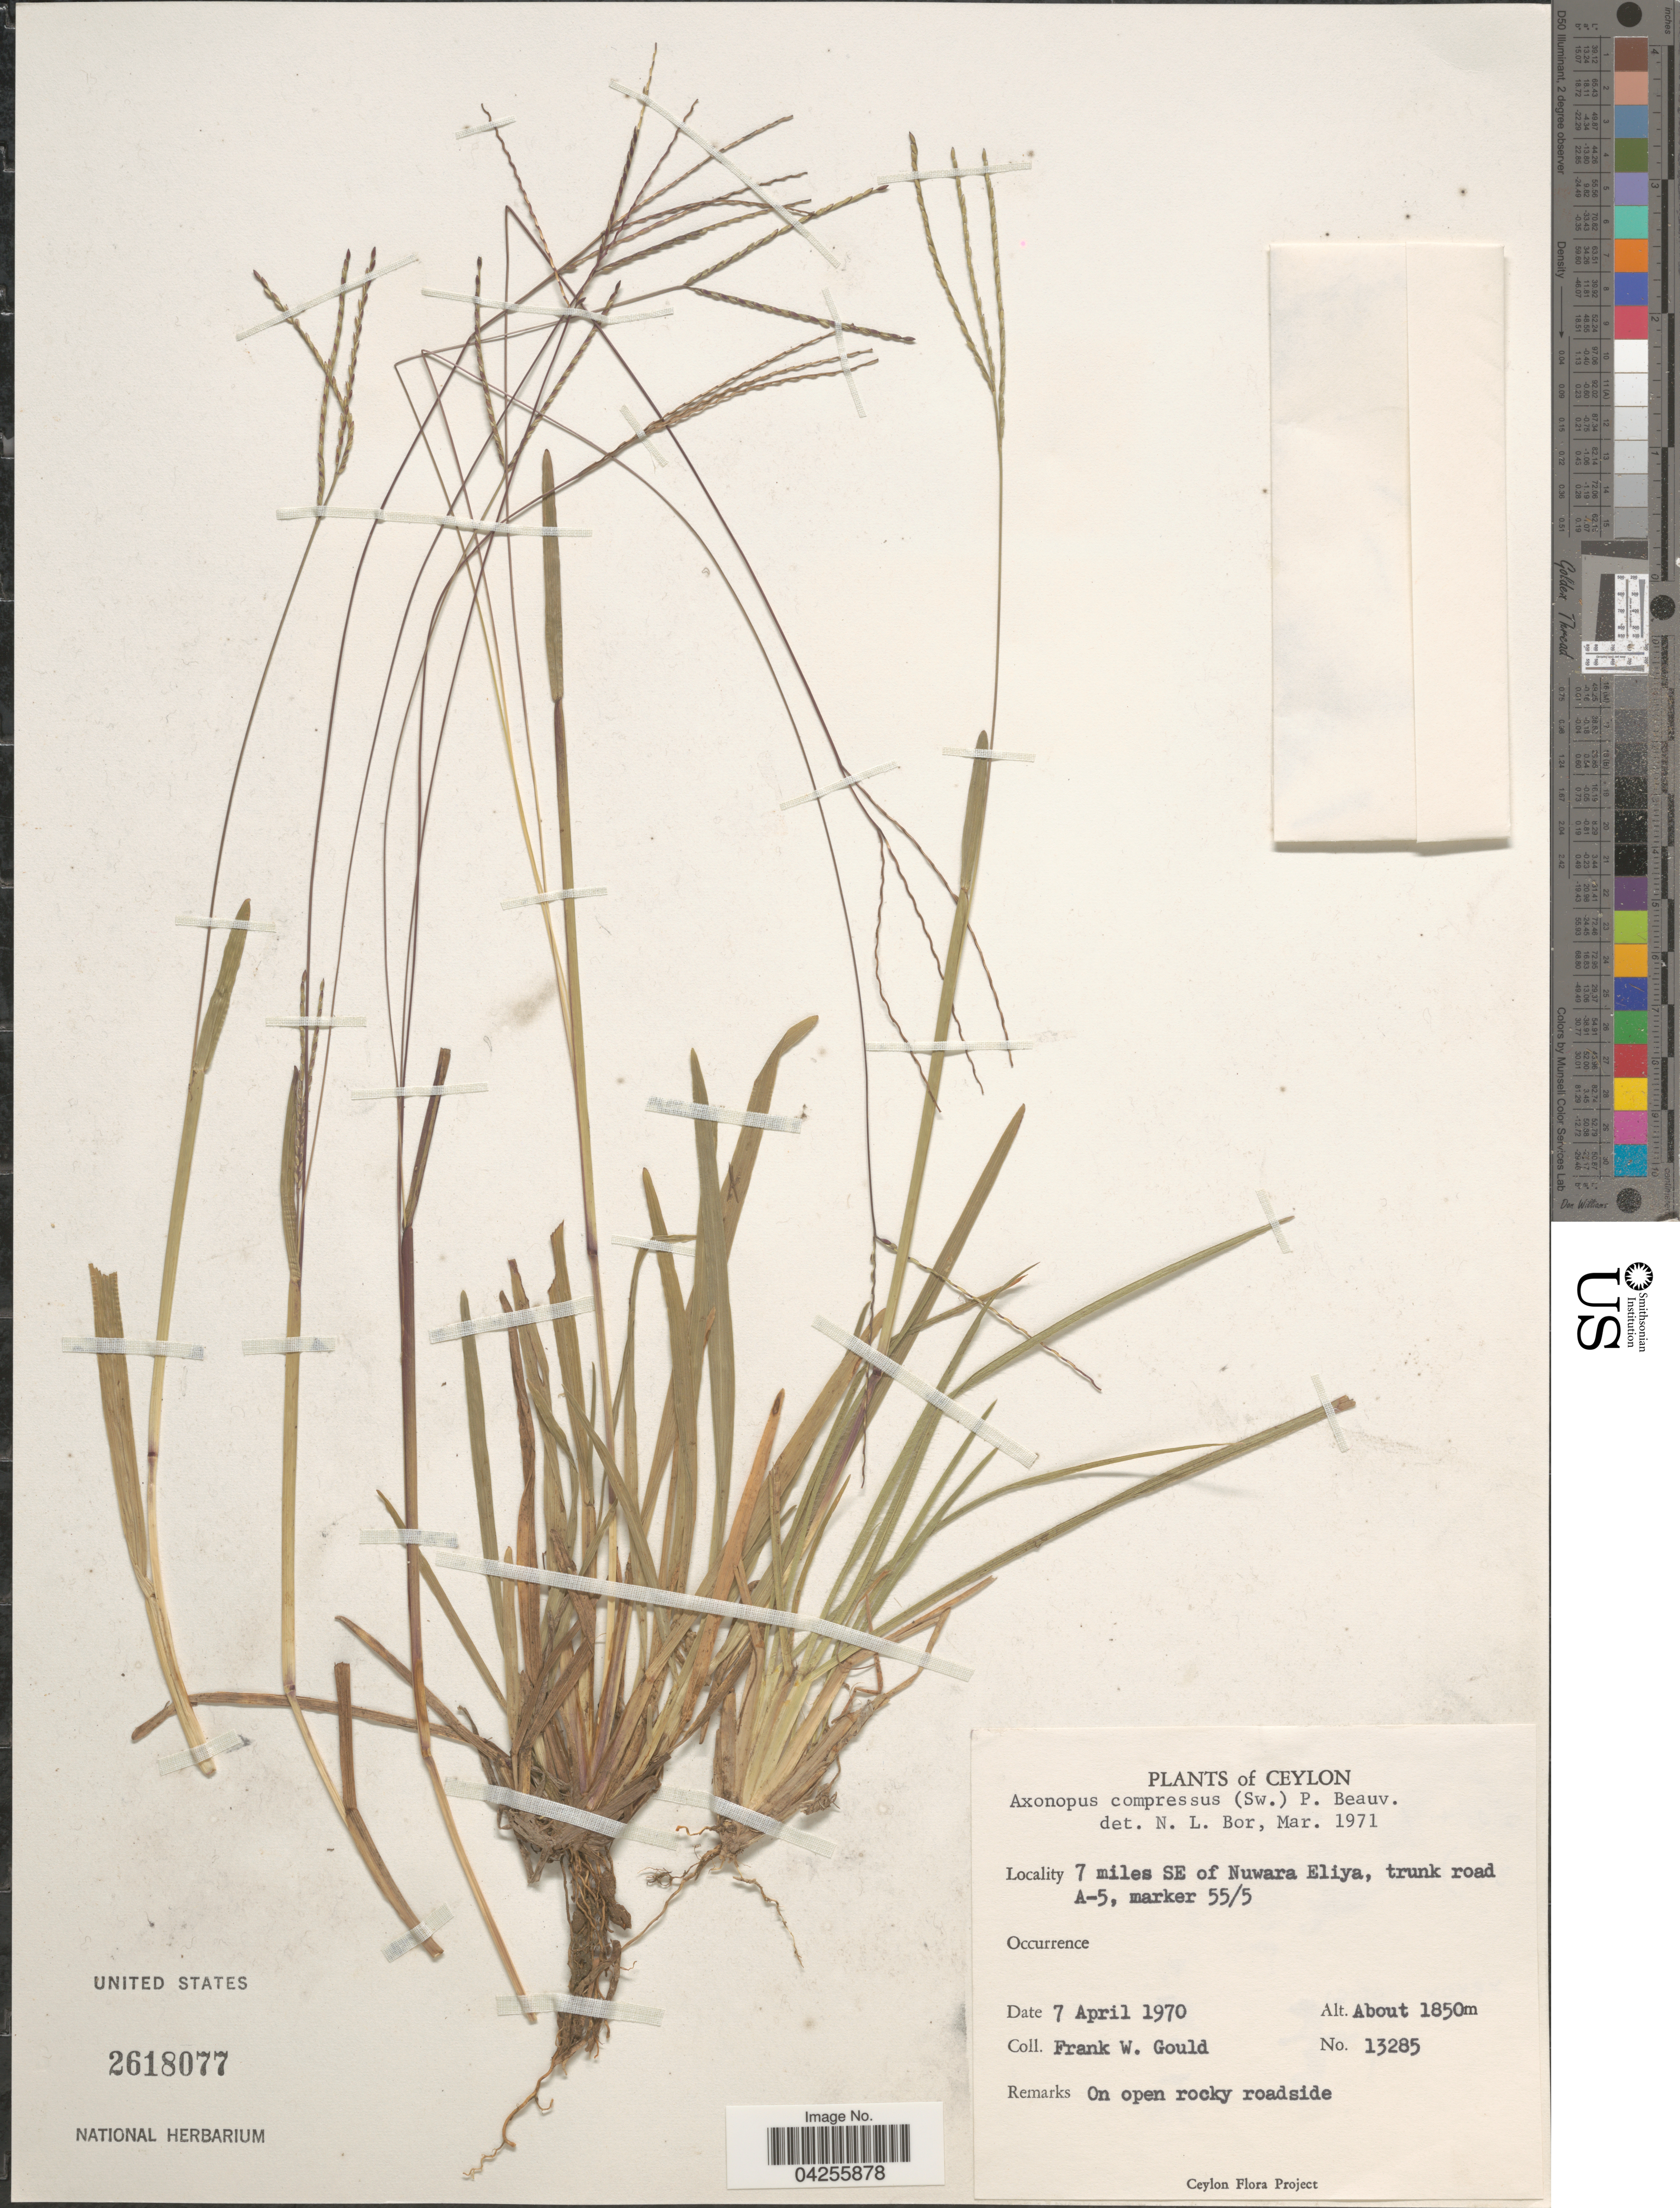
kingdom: Plantae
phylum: Tracheophyta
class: Liliopsida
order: Poales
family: Poaceae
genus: Axonopus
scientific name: Axonopus compressus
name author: (Sw.) P. Beauv.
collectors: F. W. Gould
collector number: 13285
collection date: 1970-04-07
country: Sri Lanka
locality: Ceylon. 7 miles SE of Nuwara Eliya, trunk road A-5, marker 55/5. On open rocky roadside.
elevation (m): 1850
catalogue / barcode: US 2618077